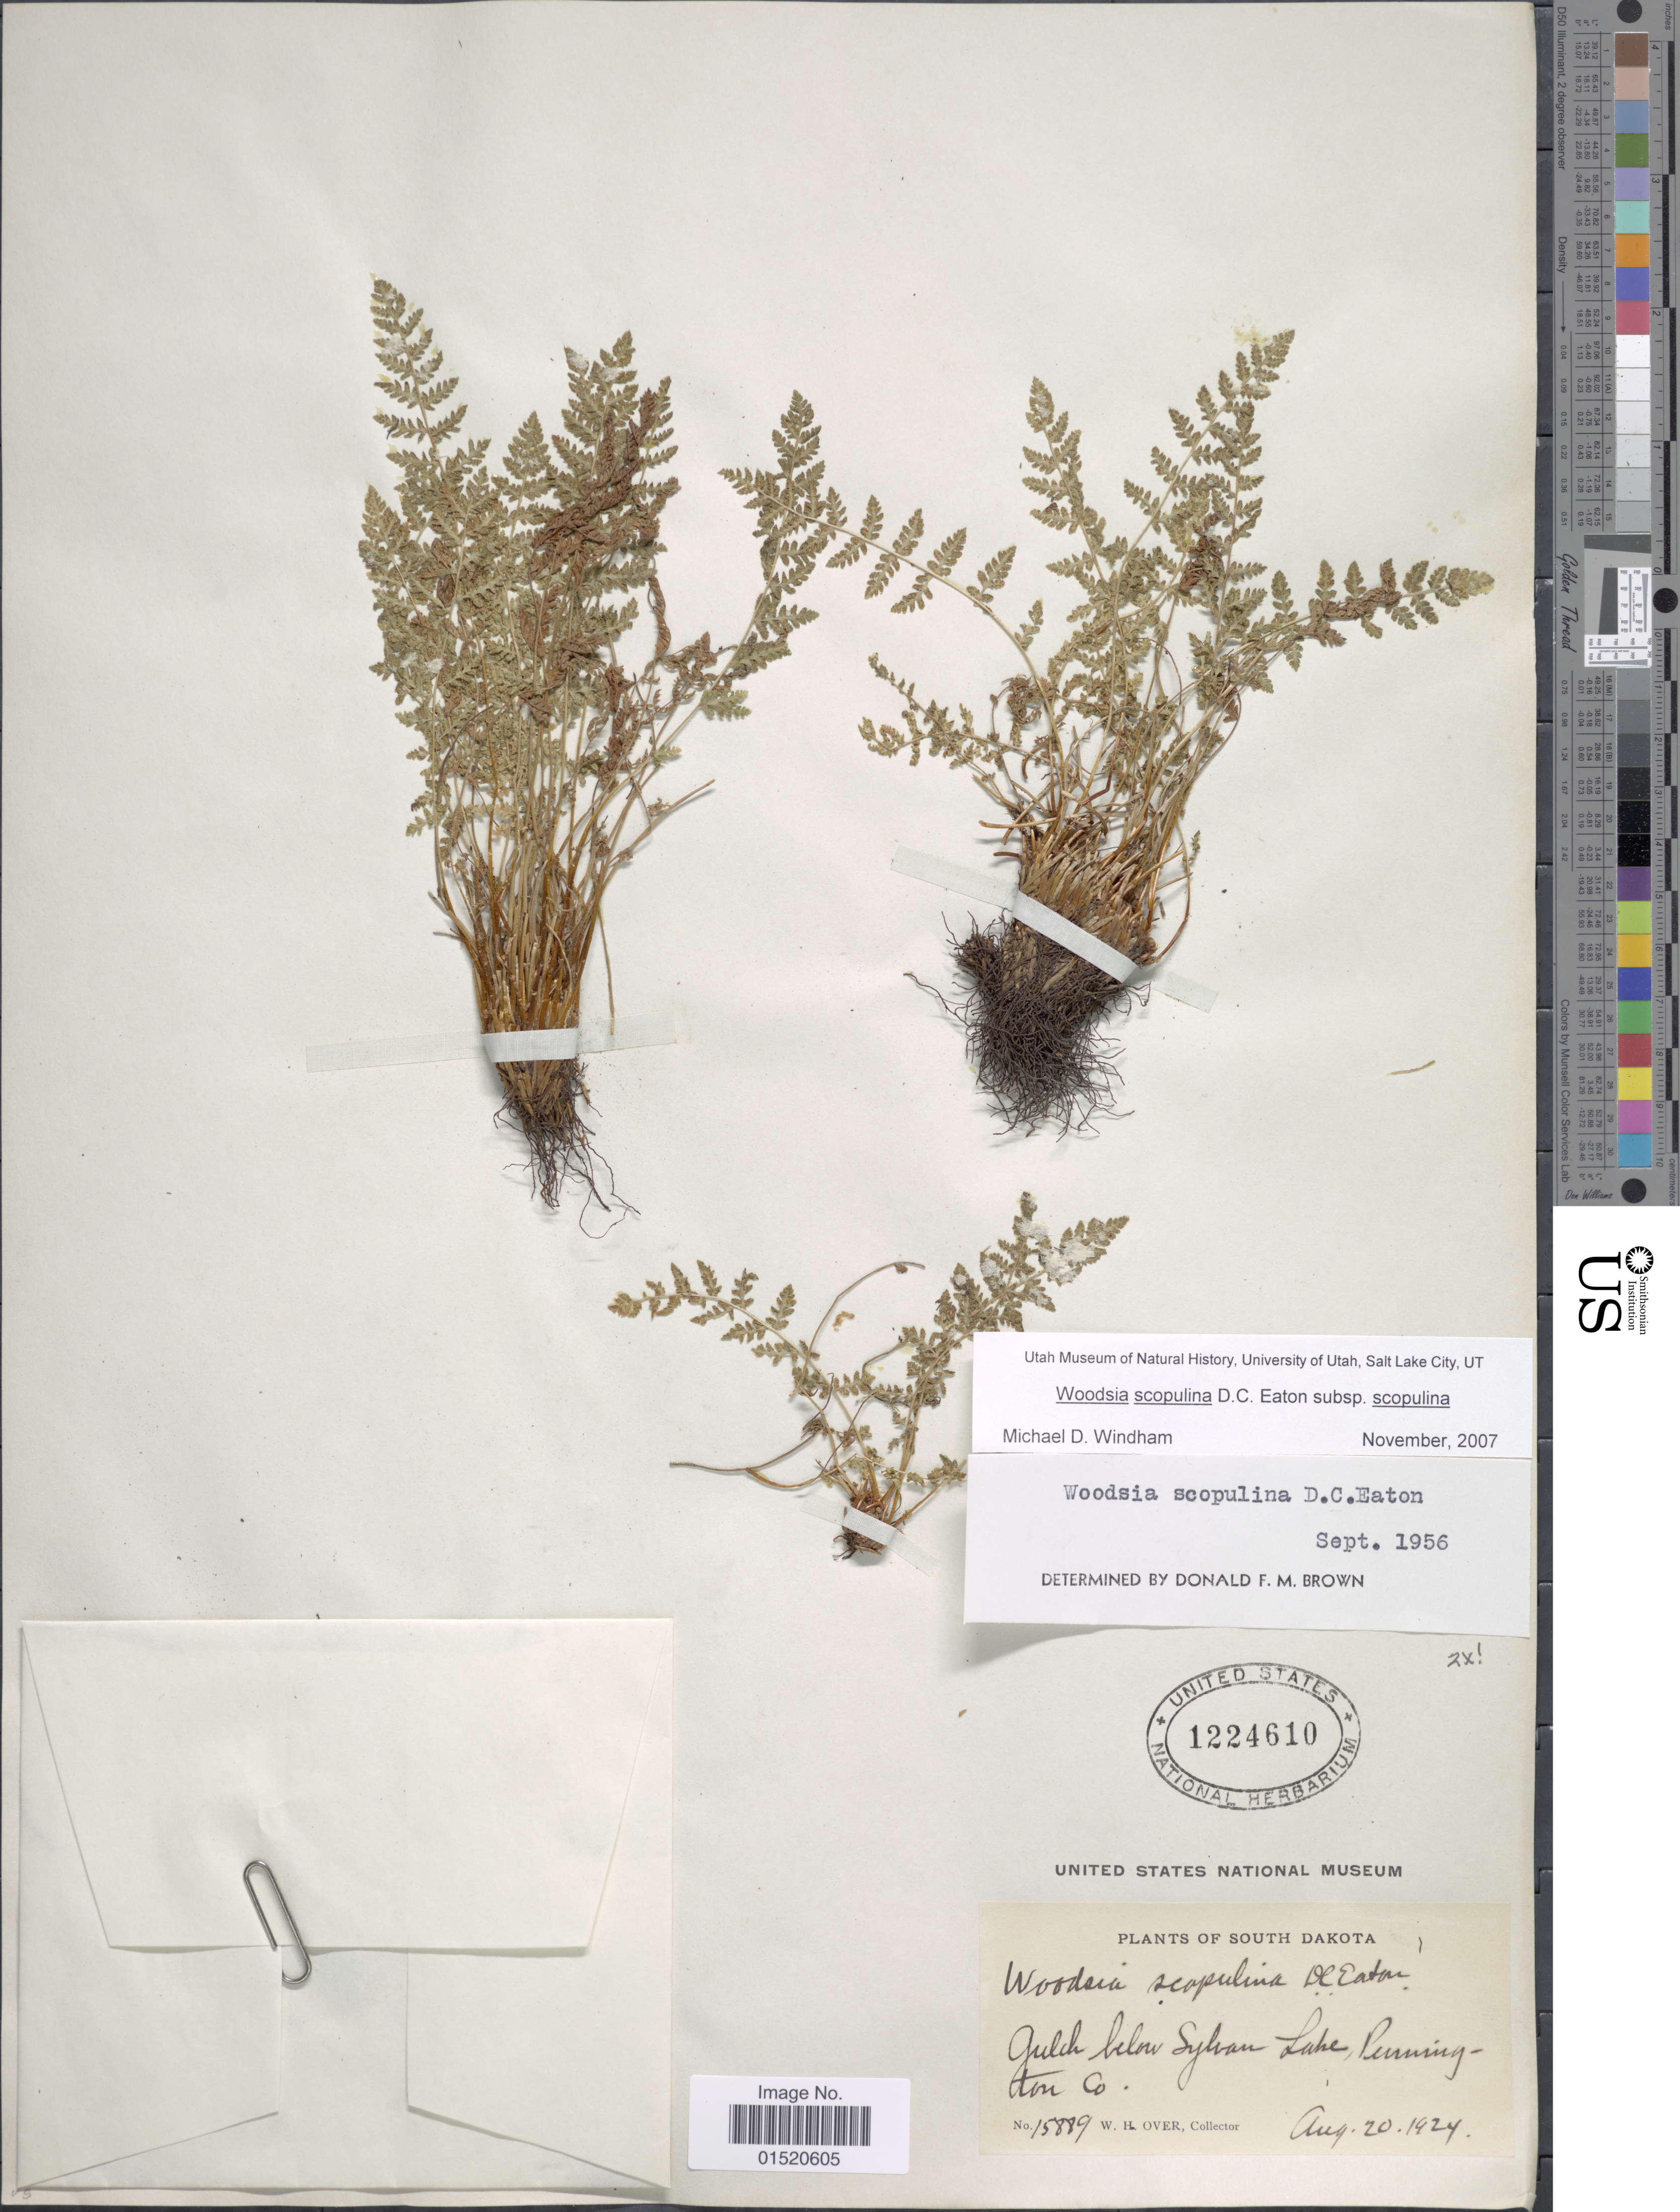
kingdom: Plantae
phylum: Tracheophyta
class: Polypodiopsida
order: Polypodiales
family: Woodsiaceae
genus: Woodsia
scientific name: Woodsia scopulina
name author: D.C. Eaton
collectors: W. Over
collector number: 15889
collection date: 1924-08-20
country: United States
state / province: South Dakota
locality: Gulch below Sylvan Lake, Pennington Co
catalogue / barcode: US 1224610